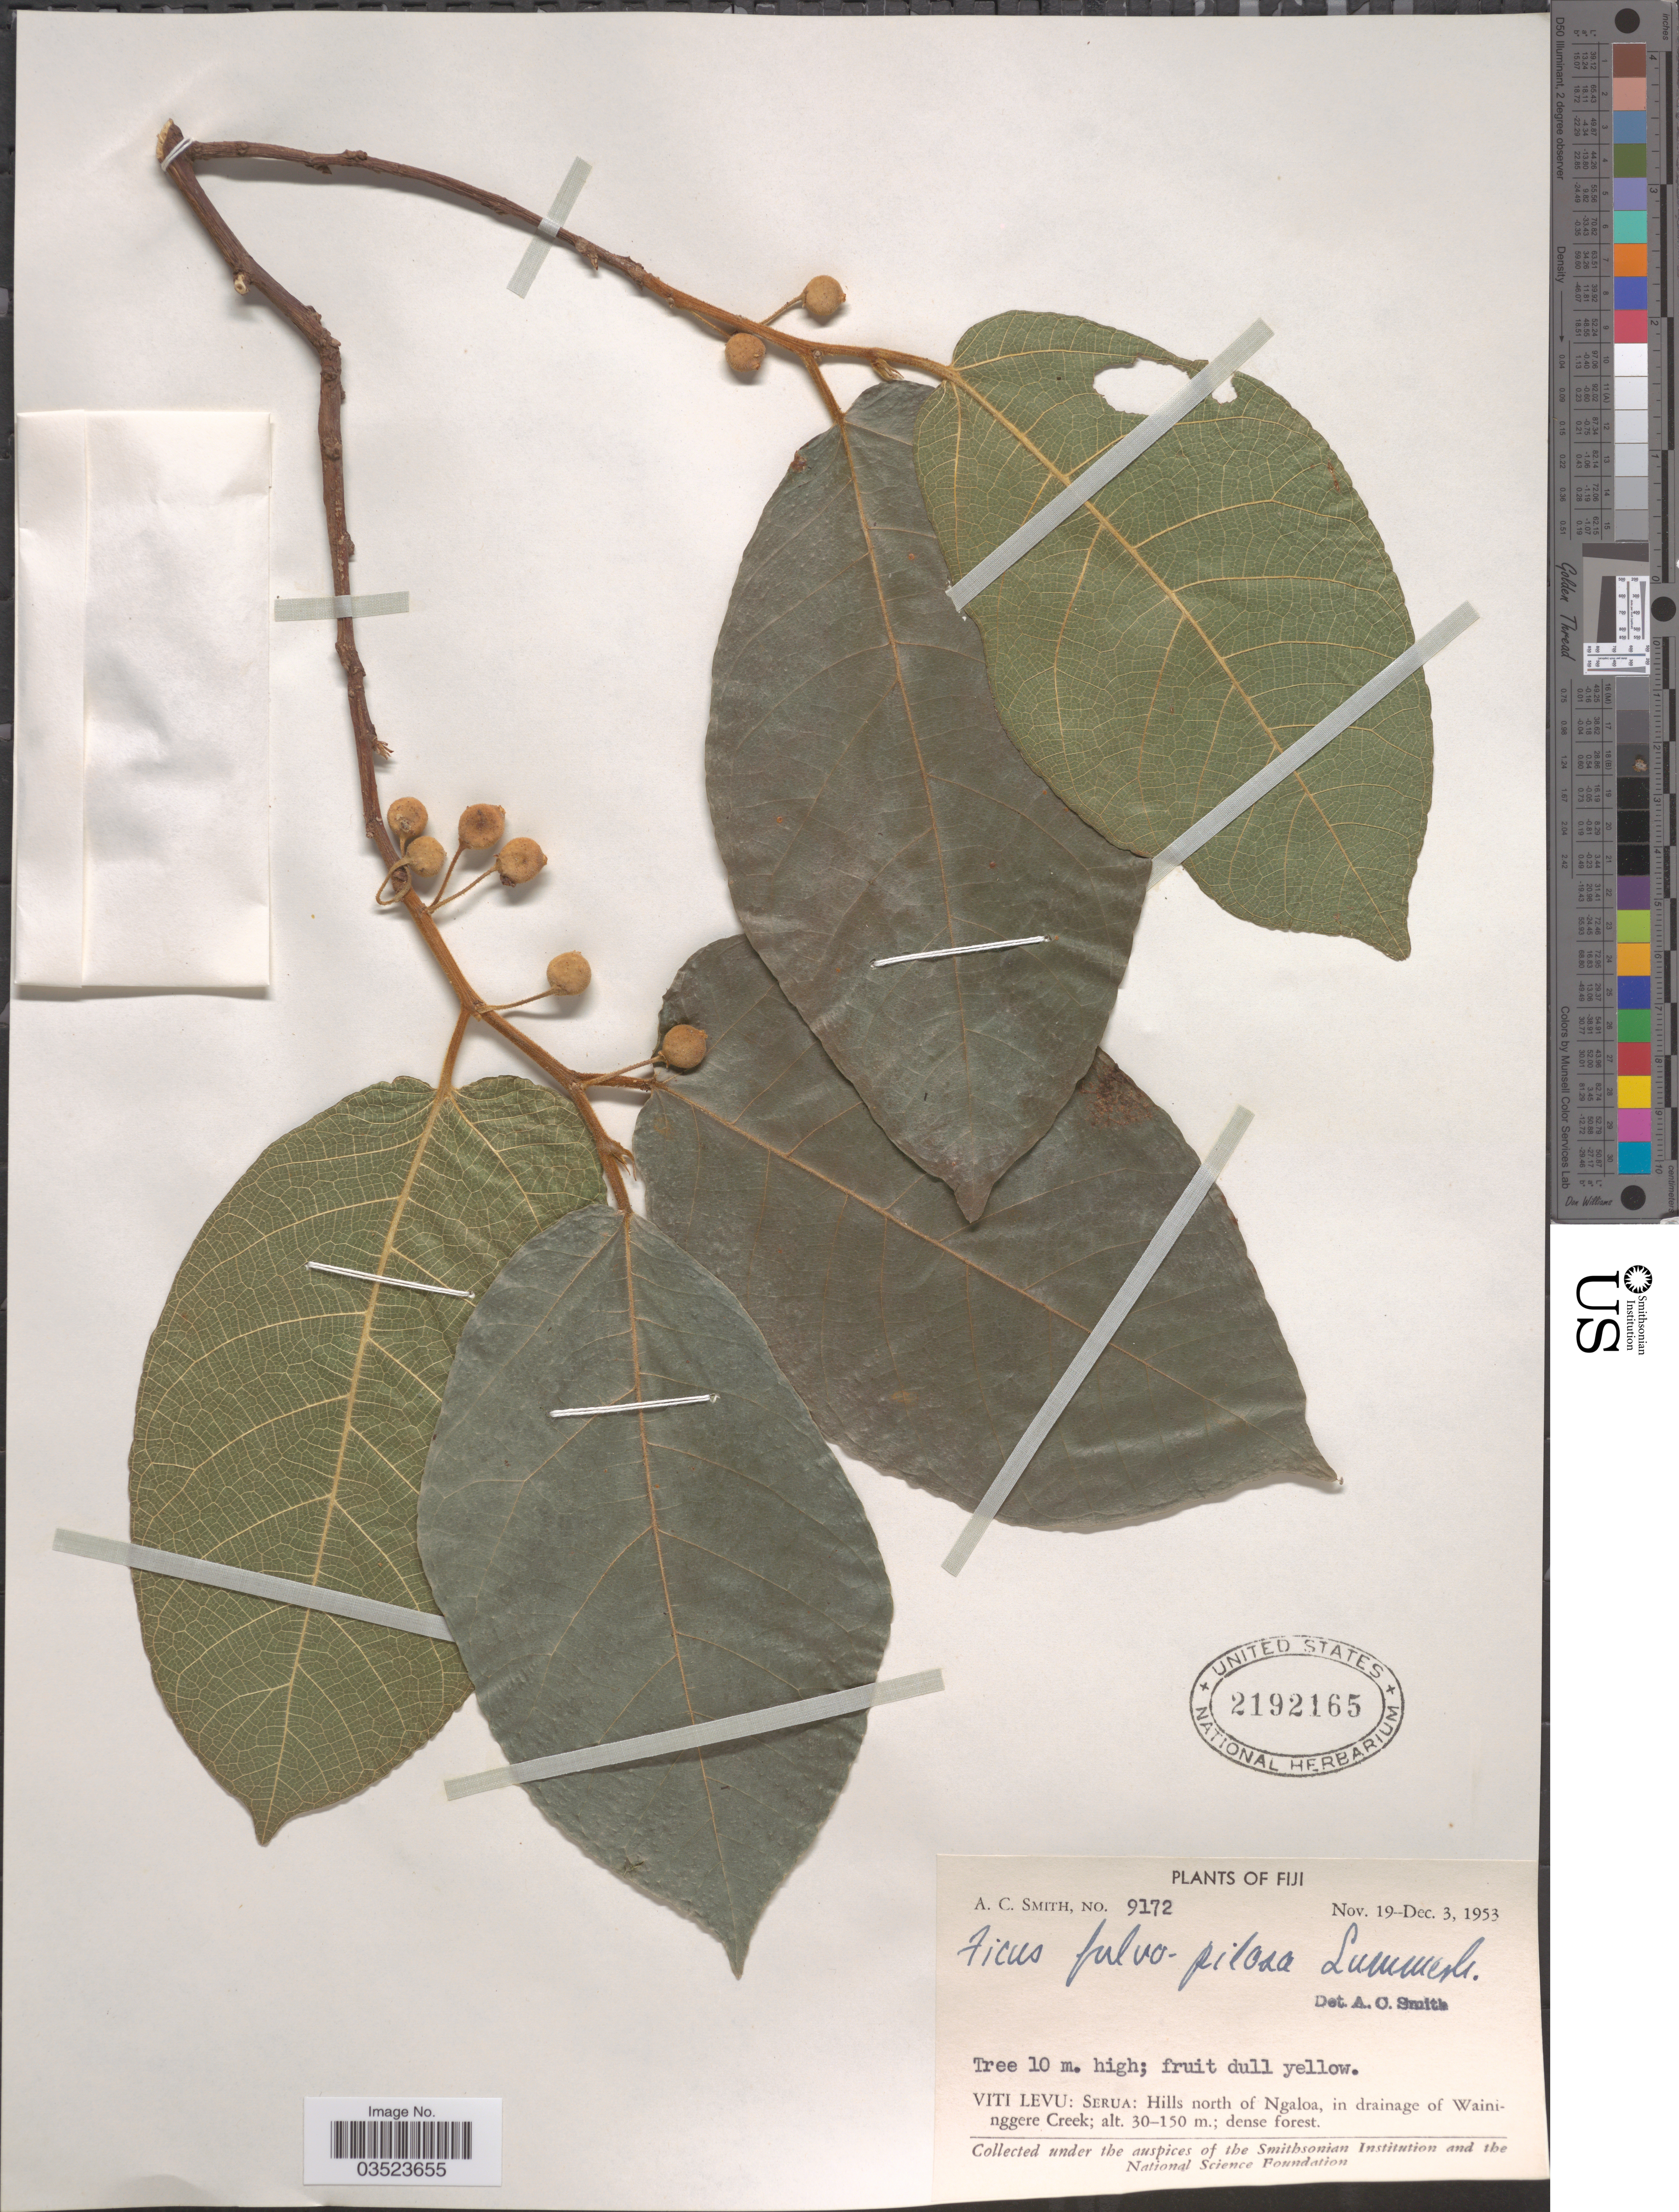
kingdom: Plantae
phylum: Tracheophyta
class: Magnoliopsida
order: Rosales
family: Moraceae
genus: Ficus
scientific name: Ficus fulvo-pilosa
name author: Summerh. in A.C. Sm.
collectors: A. C. Smith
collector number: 9172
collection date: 1953-11-19/1953-12-03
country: Fiji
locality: Viti Levu: Serua: Hills north of Ngaloa, in drainage of Waininggere Creek.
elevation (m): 30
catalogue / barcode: US 2192165